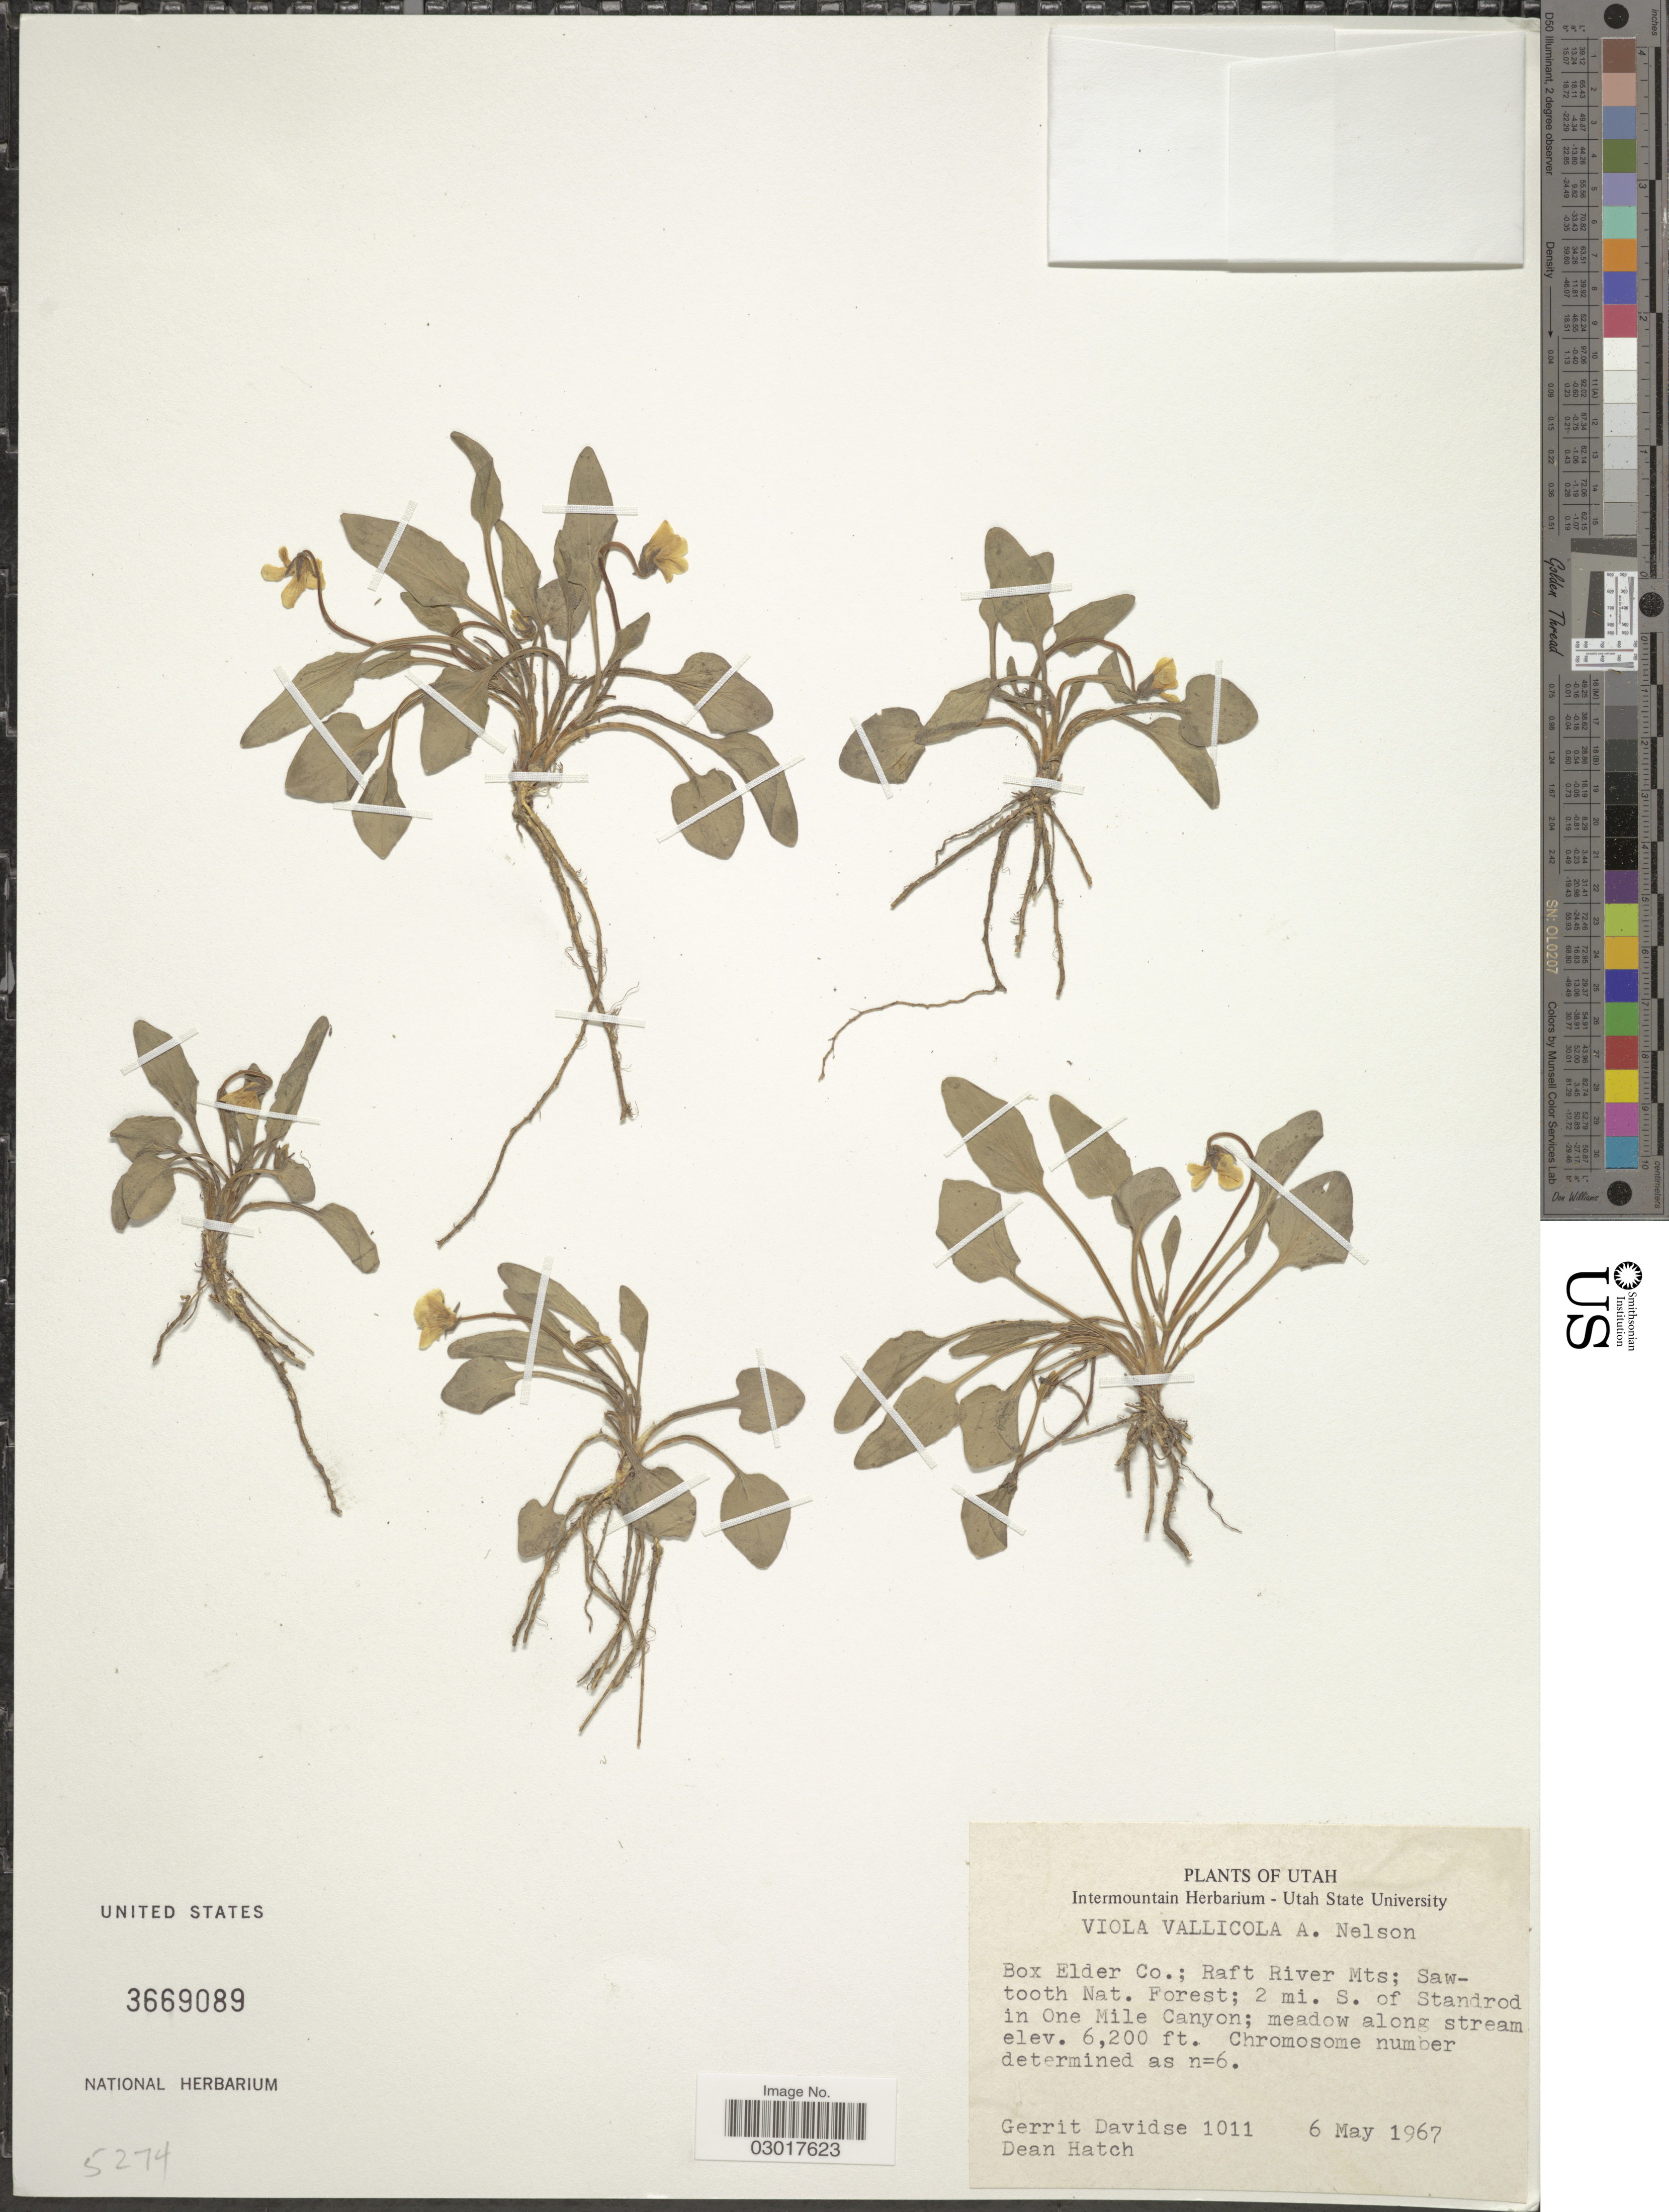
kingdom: Plantae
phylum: Tracheophyta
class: Magnoliopsida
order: Malpighiales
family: Violaceae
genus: Viola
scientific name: Viola vallicola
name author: A. Nelson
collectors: G. Davidse & D. Hatch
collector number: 1011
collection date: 1967-05-06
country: United States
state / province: Utah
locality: Box Elder Co.; Raft River Mts; Sawtooth Nat. Forest; 2 mi. S. of Standrod in One Mile Canyon.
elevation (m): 1890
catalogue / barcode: US 3669089